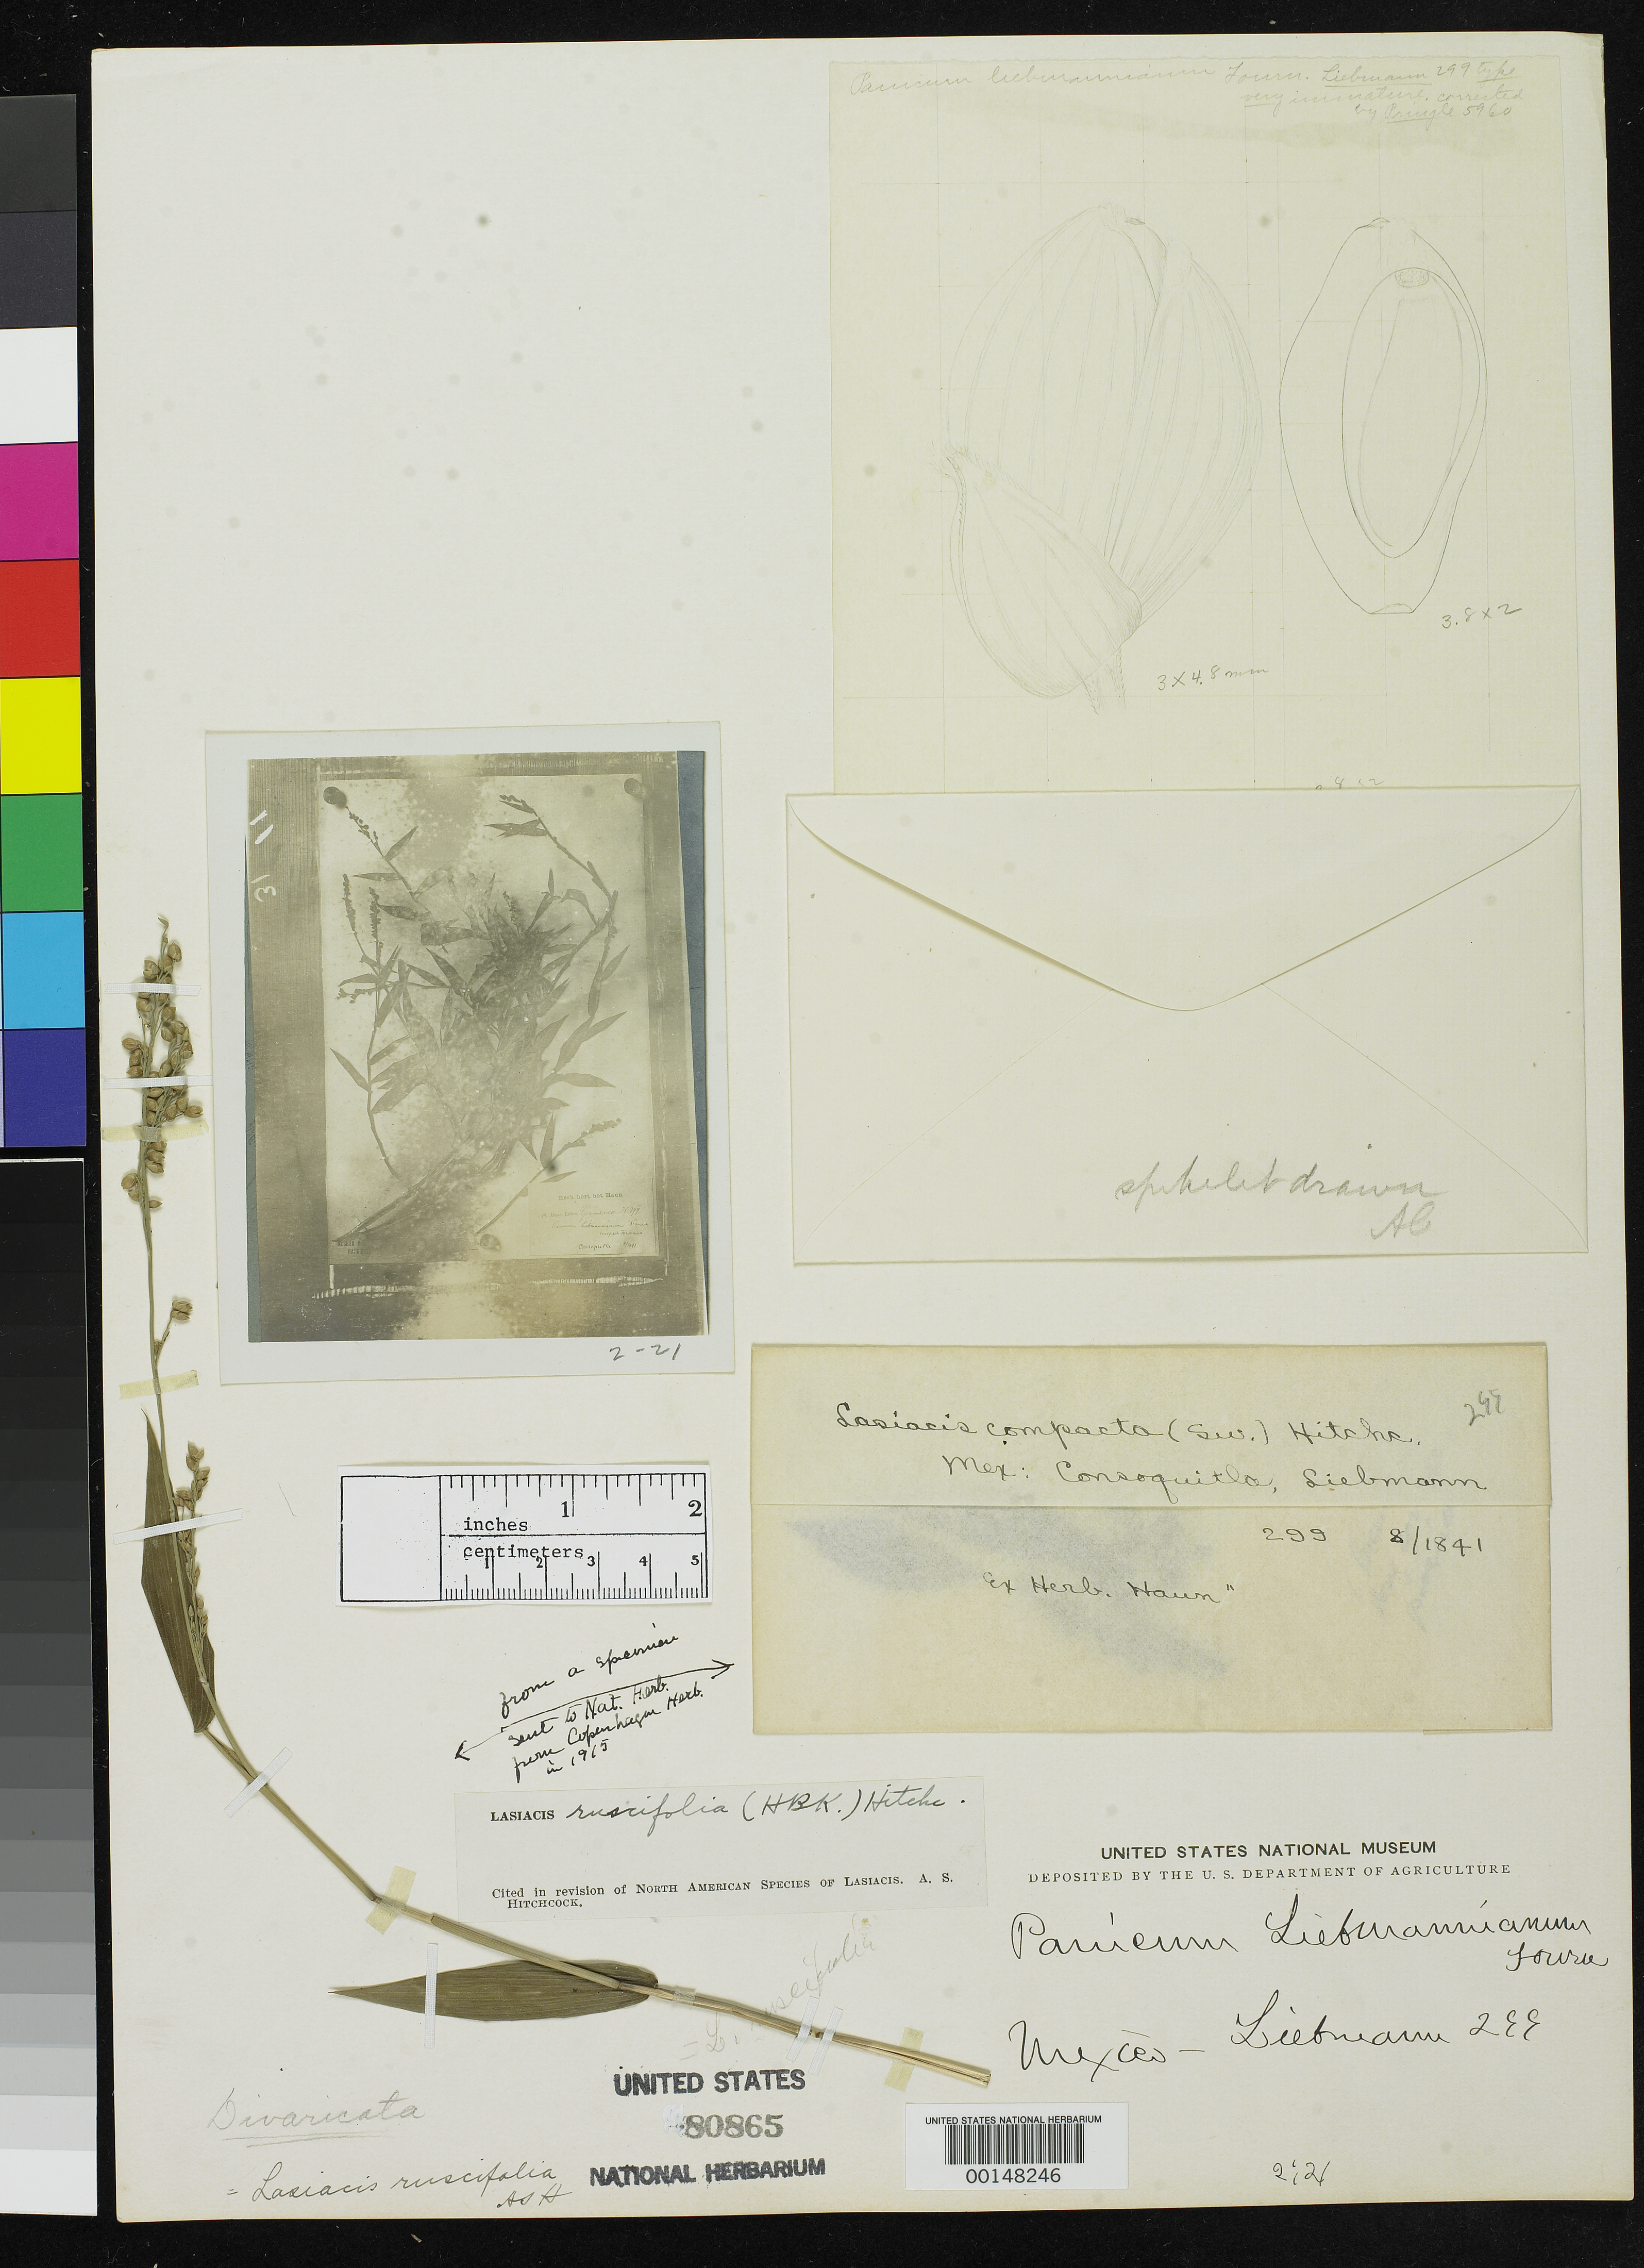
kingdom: Plantae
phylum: Tracheophyta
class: Liliopsida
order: Poales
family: Poaceae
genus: Panicum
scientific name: Panicum liebmannianum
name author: E. Fourn.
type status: Type Fragment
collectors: F. M. Liebmann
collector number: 299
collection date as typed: Aug 1841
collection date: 1841-08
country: Mexico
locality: Consoquitla.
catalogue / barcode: US 80865